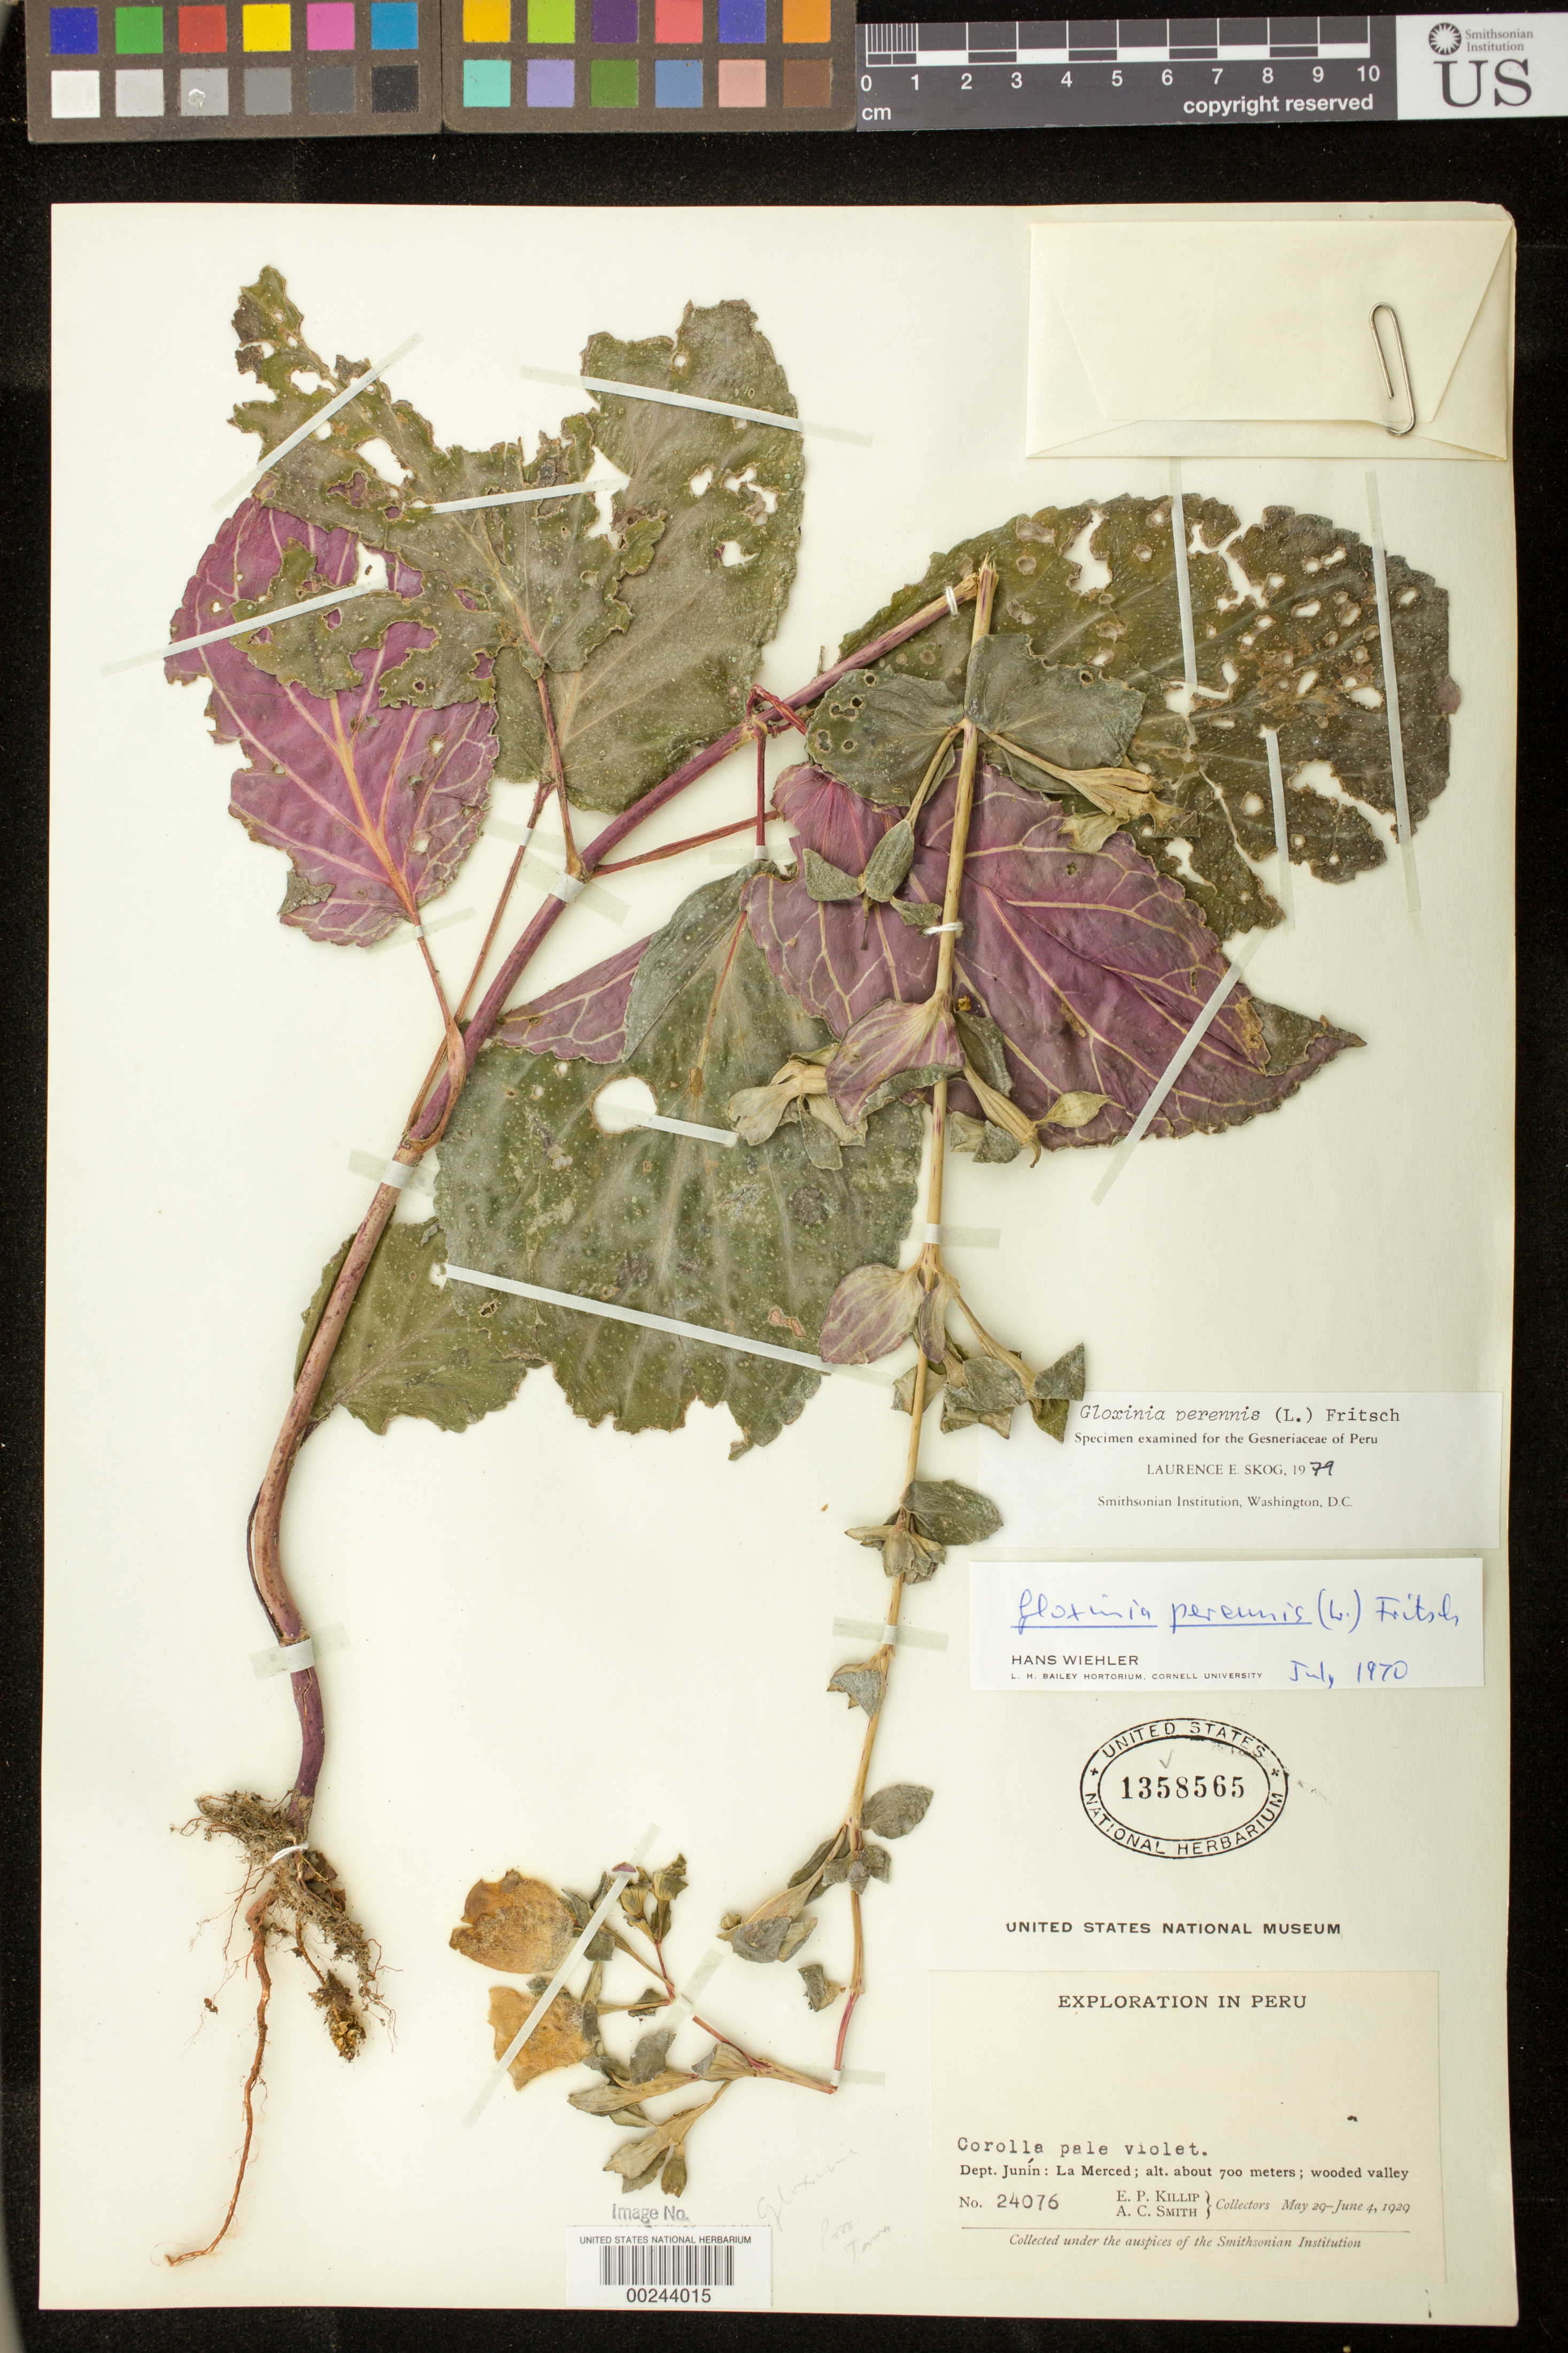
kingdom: Plantae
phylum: Tracheophyta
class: Magnoliopsida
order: Lamiales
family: Gesneriaceae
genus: Gloxinia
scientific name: Gloxinia perennis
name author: (L.) Fritsch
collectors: E. P. Killip & A. C. Smith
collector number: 24076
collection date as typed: May-Jun 1929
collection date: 1929-05/1929-06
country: Peru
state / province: Junín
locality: Prov. Tarma; La Merced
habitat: Wooded valley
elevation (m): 700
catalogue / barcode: US 1358565